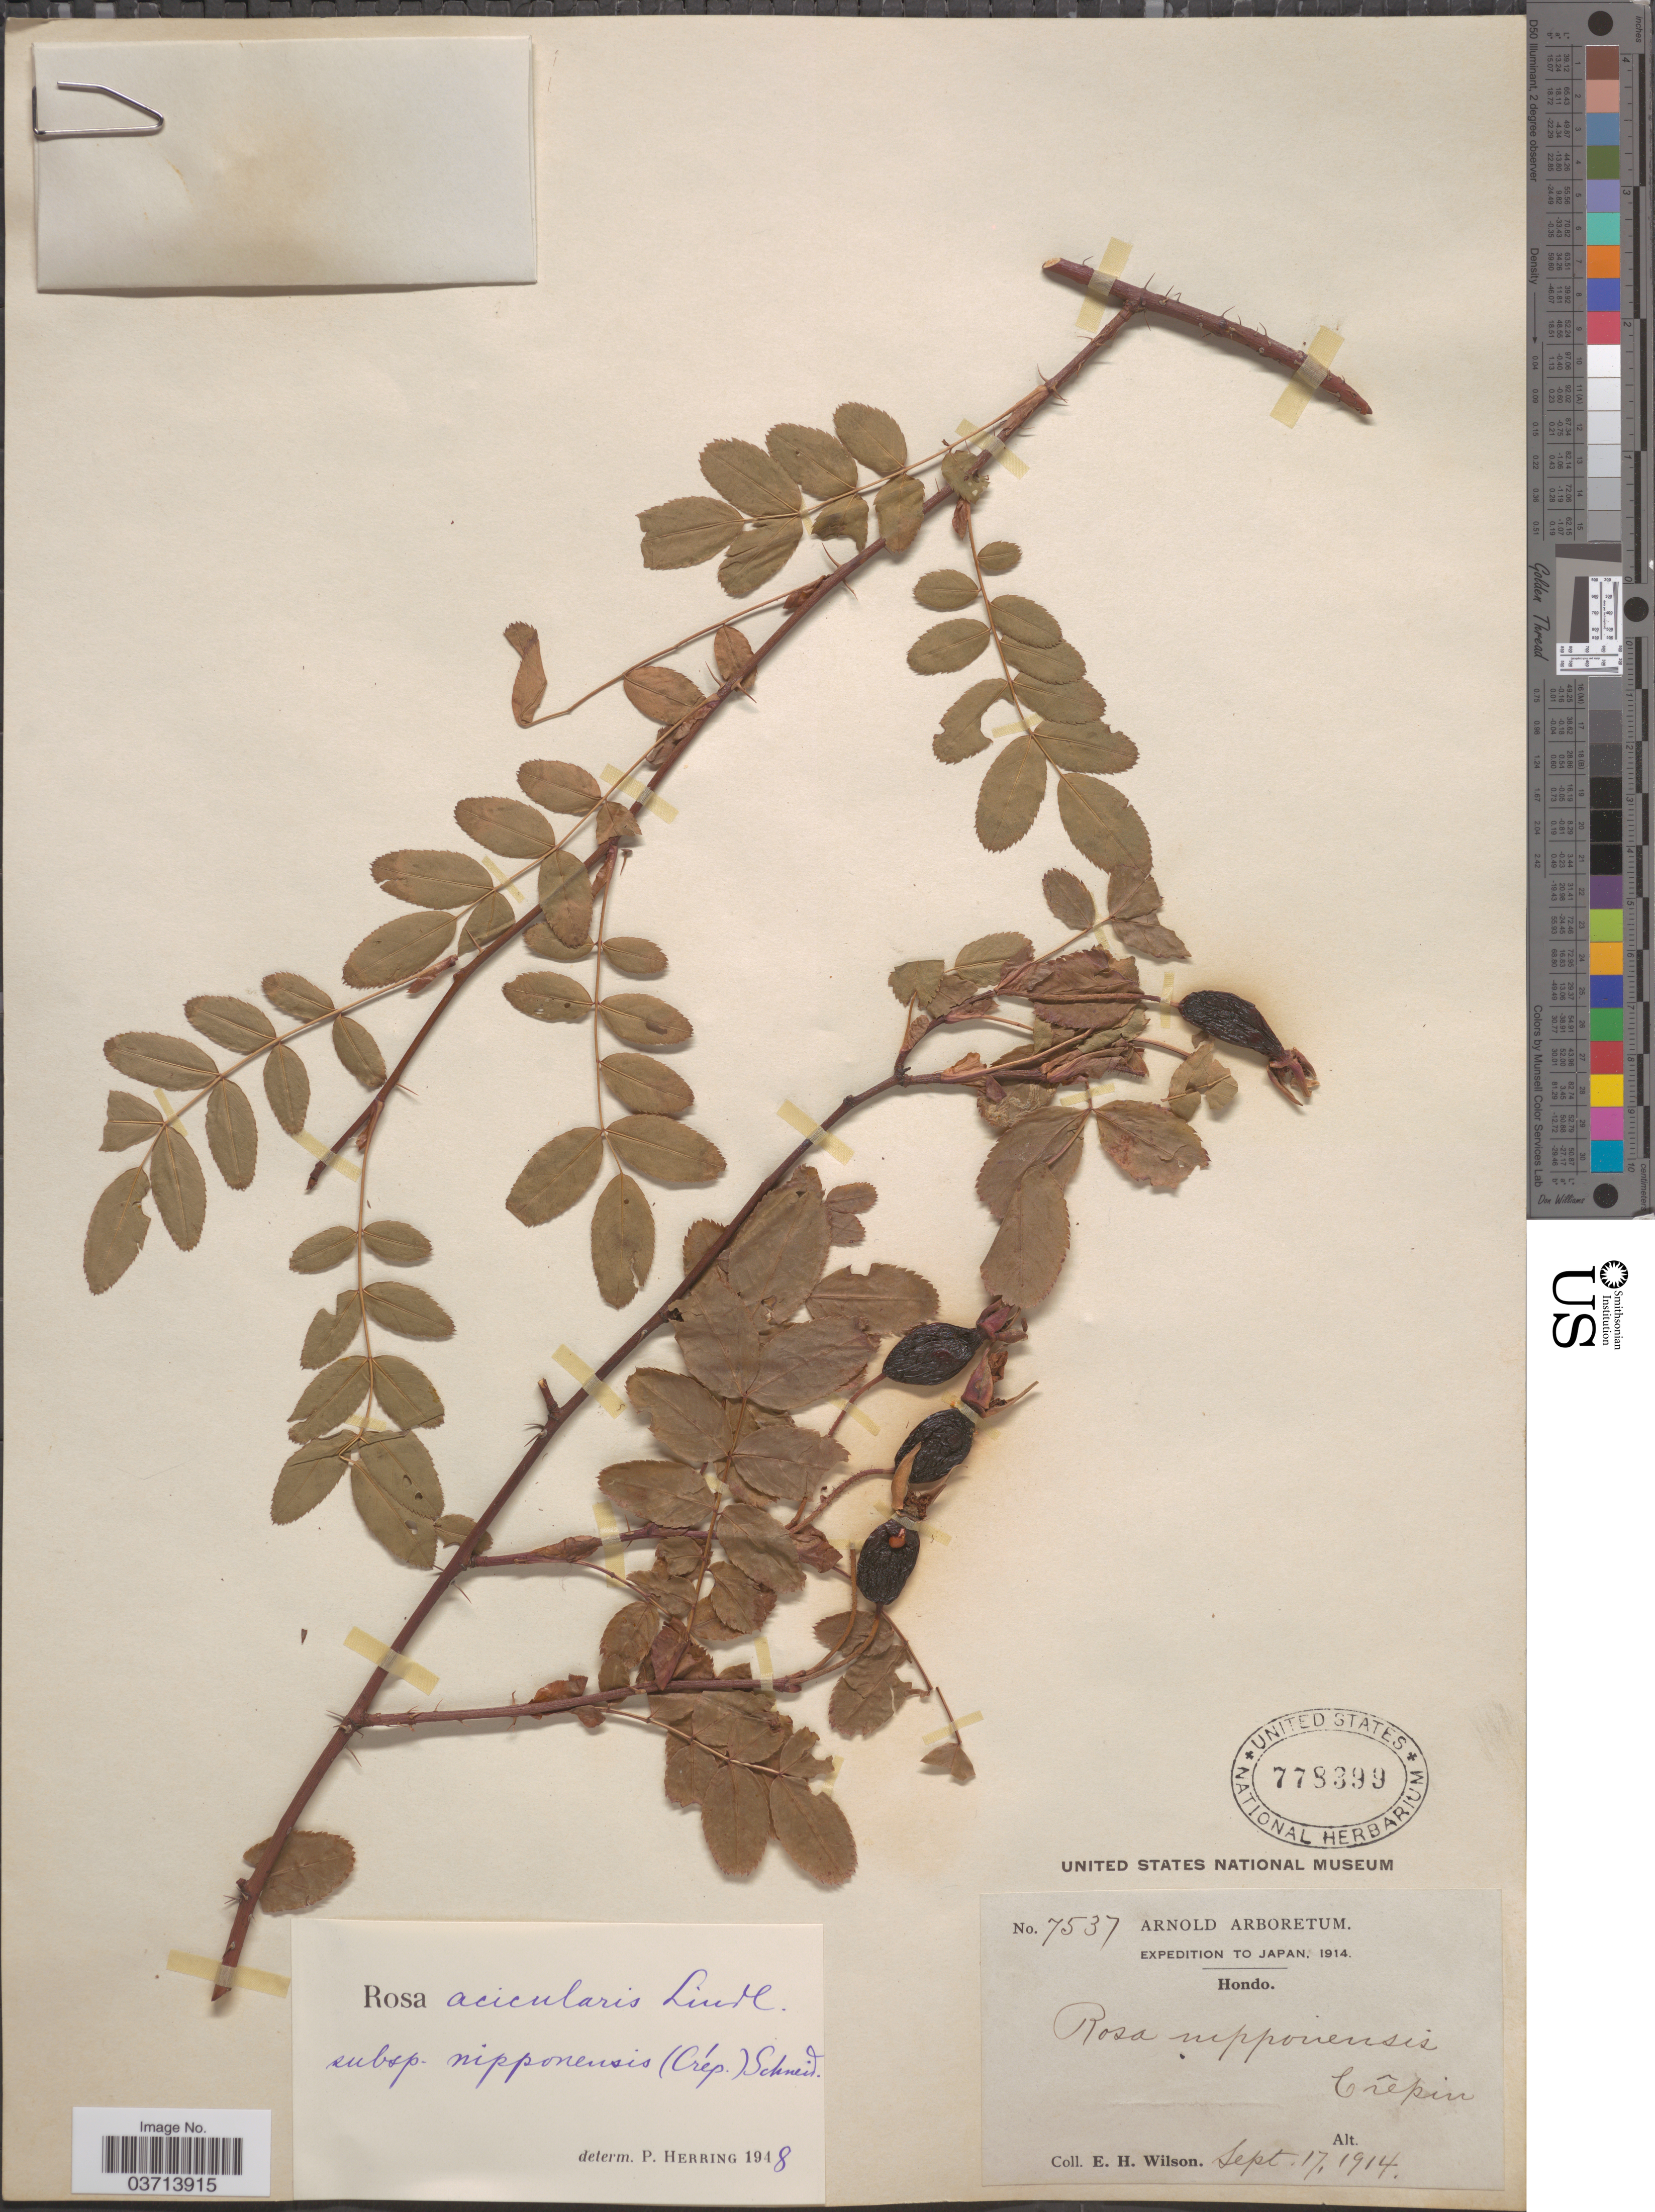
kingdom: Plantae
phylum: Tracheophyta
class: Magnoliopsida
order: Rosales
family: Rosaceae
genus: Rosa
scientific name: Rosa nipponensis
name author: Crép.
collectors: E. Wilson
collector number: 7537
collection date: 1914-09-17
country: Japan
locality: Hondo.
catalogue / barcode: US 778399